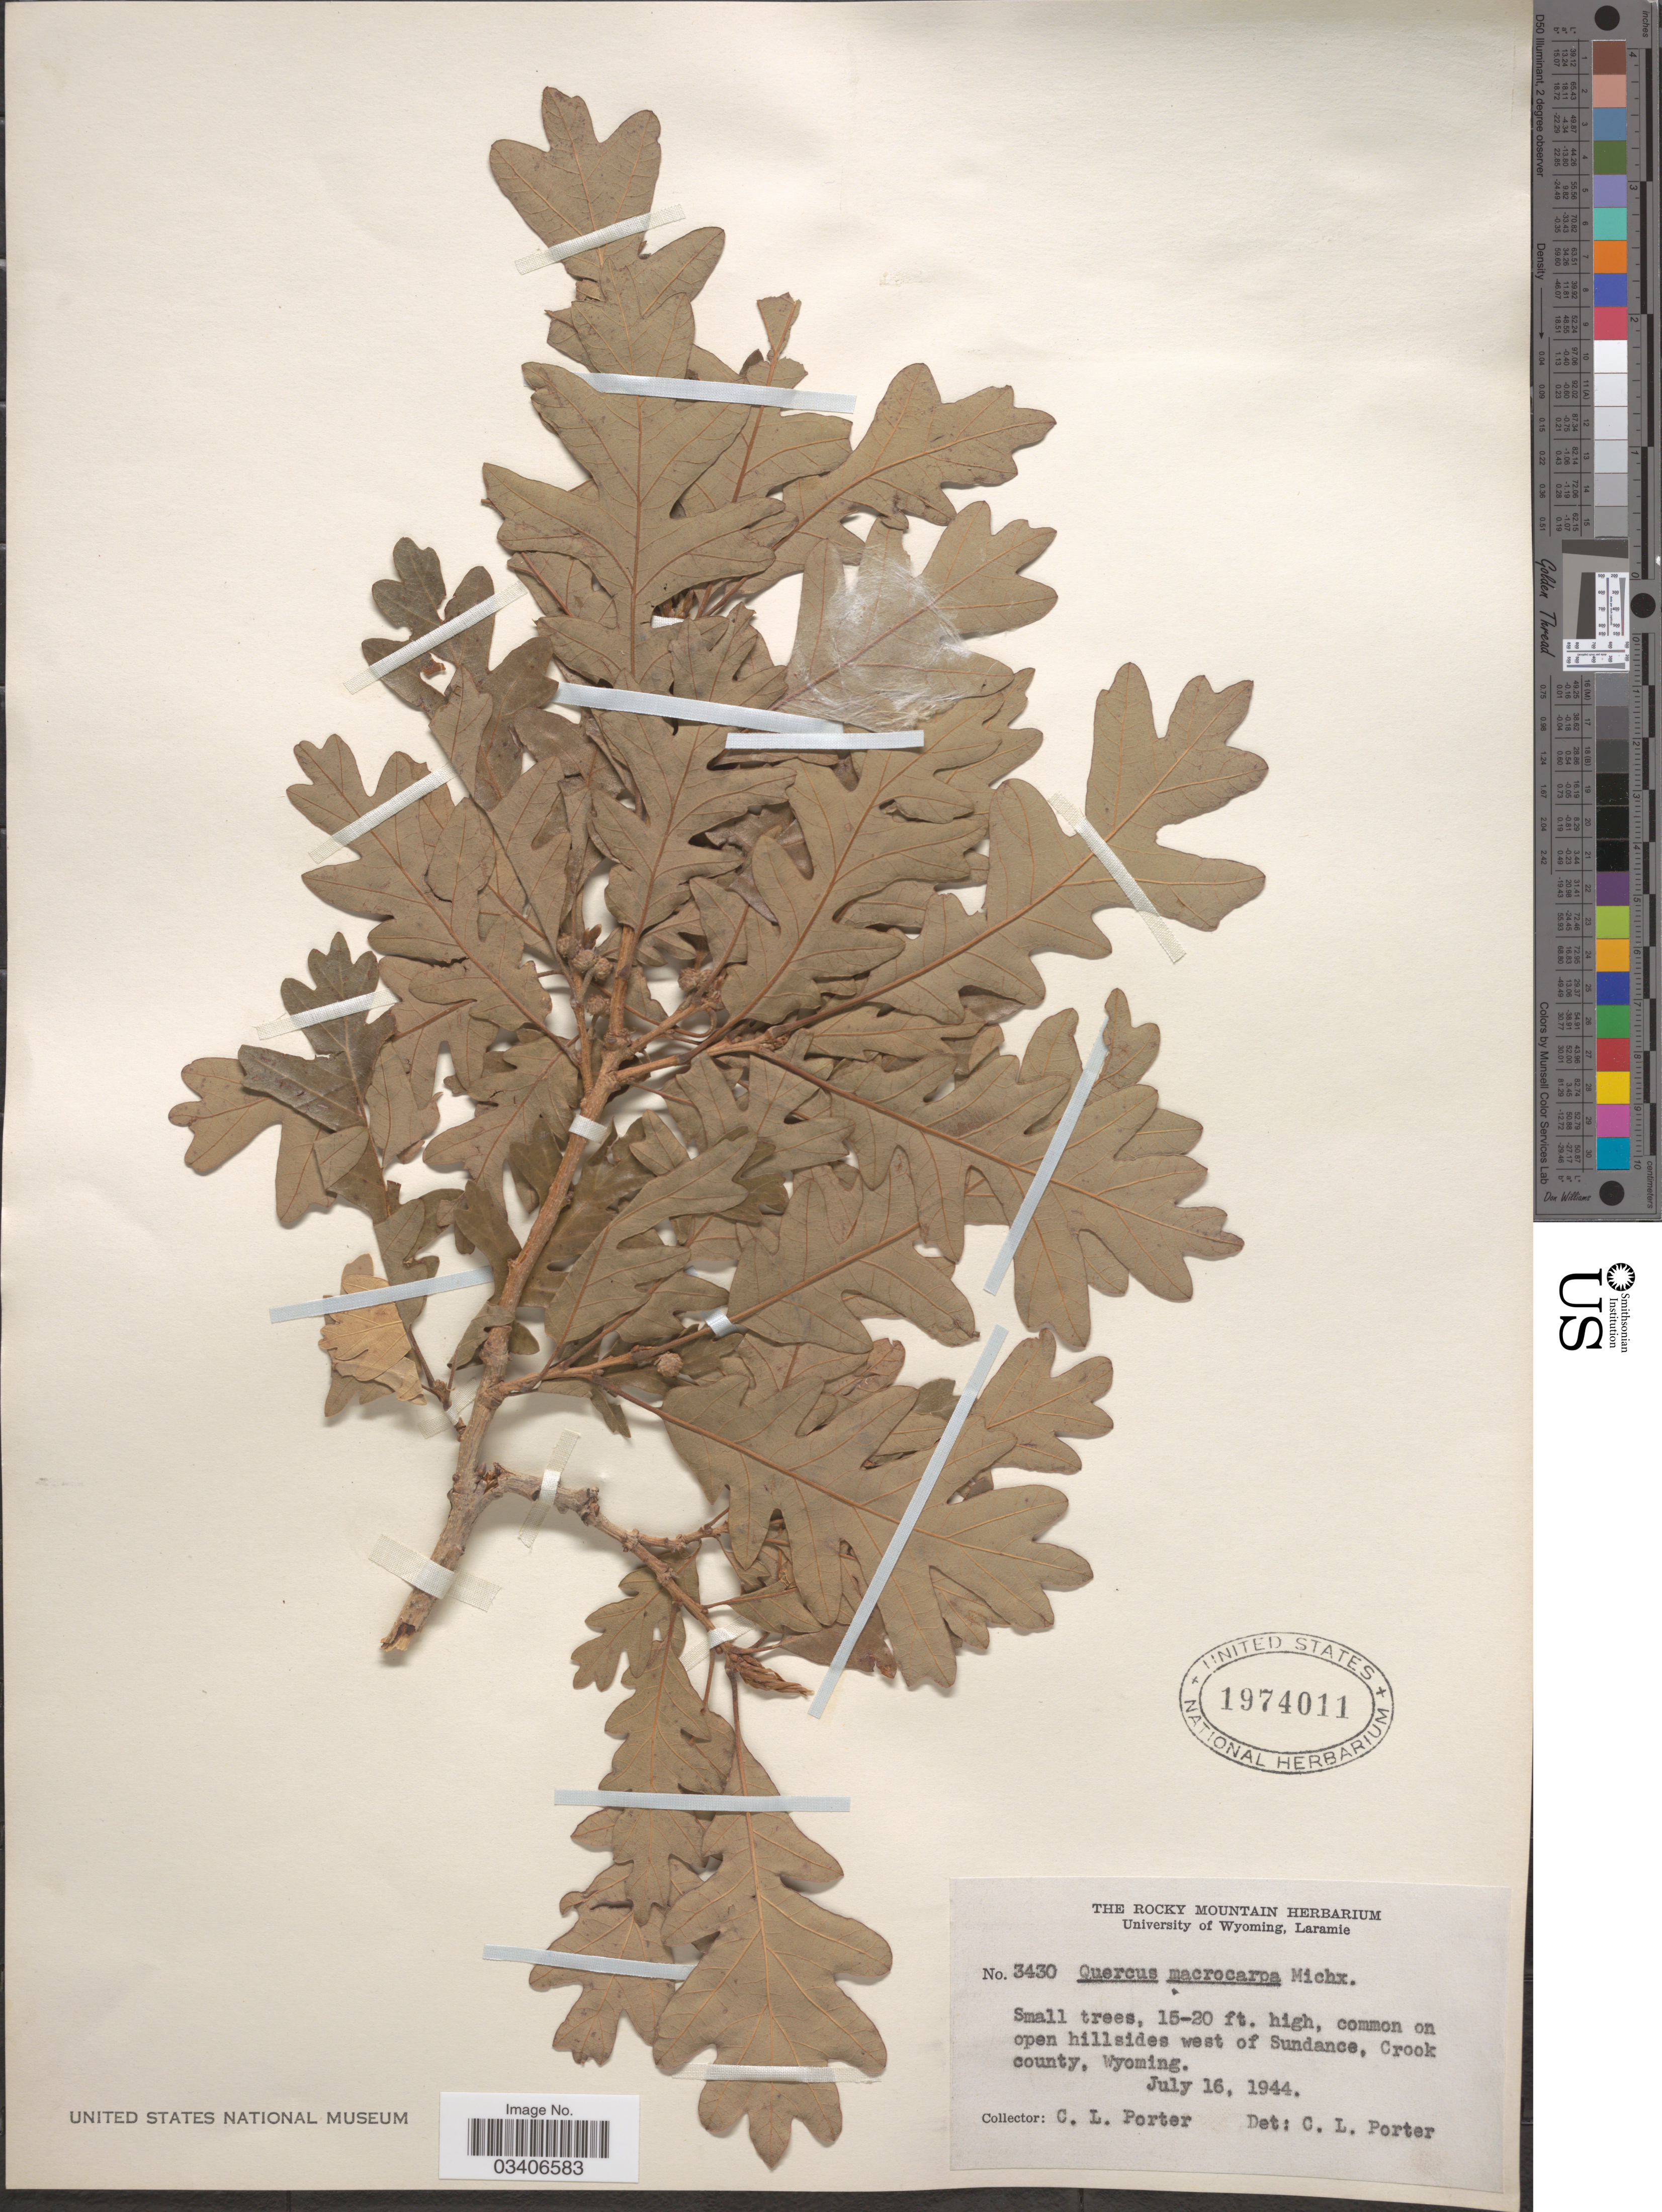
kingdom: Plantae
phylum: Tracheophyta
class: Magnoliopsida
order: Fagales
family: Fagaceae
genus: Quercus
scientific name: Quercus macrocarpa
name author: Michx.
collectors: C. L. Porter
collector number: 3430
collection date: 1944-07-16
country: United States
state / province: Wyoming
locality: Common on open hillsides west of Sundance, Crook county.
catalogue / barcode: US 1974011